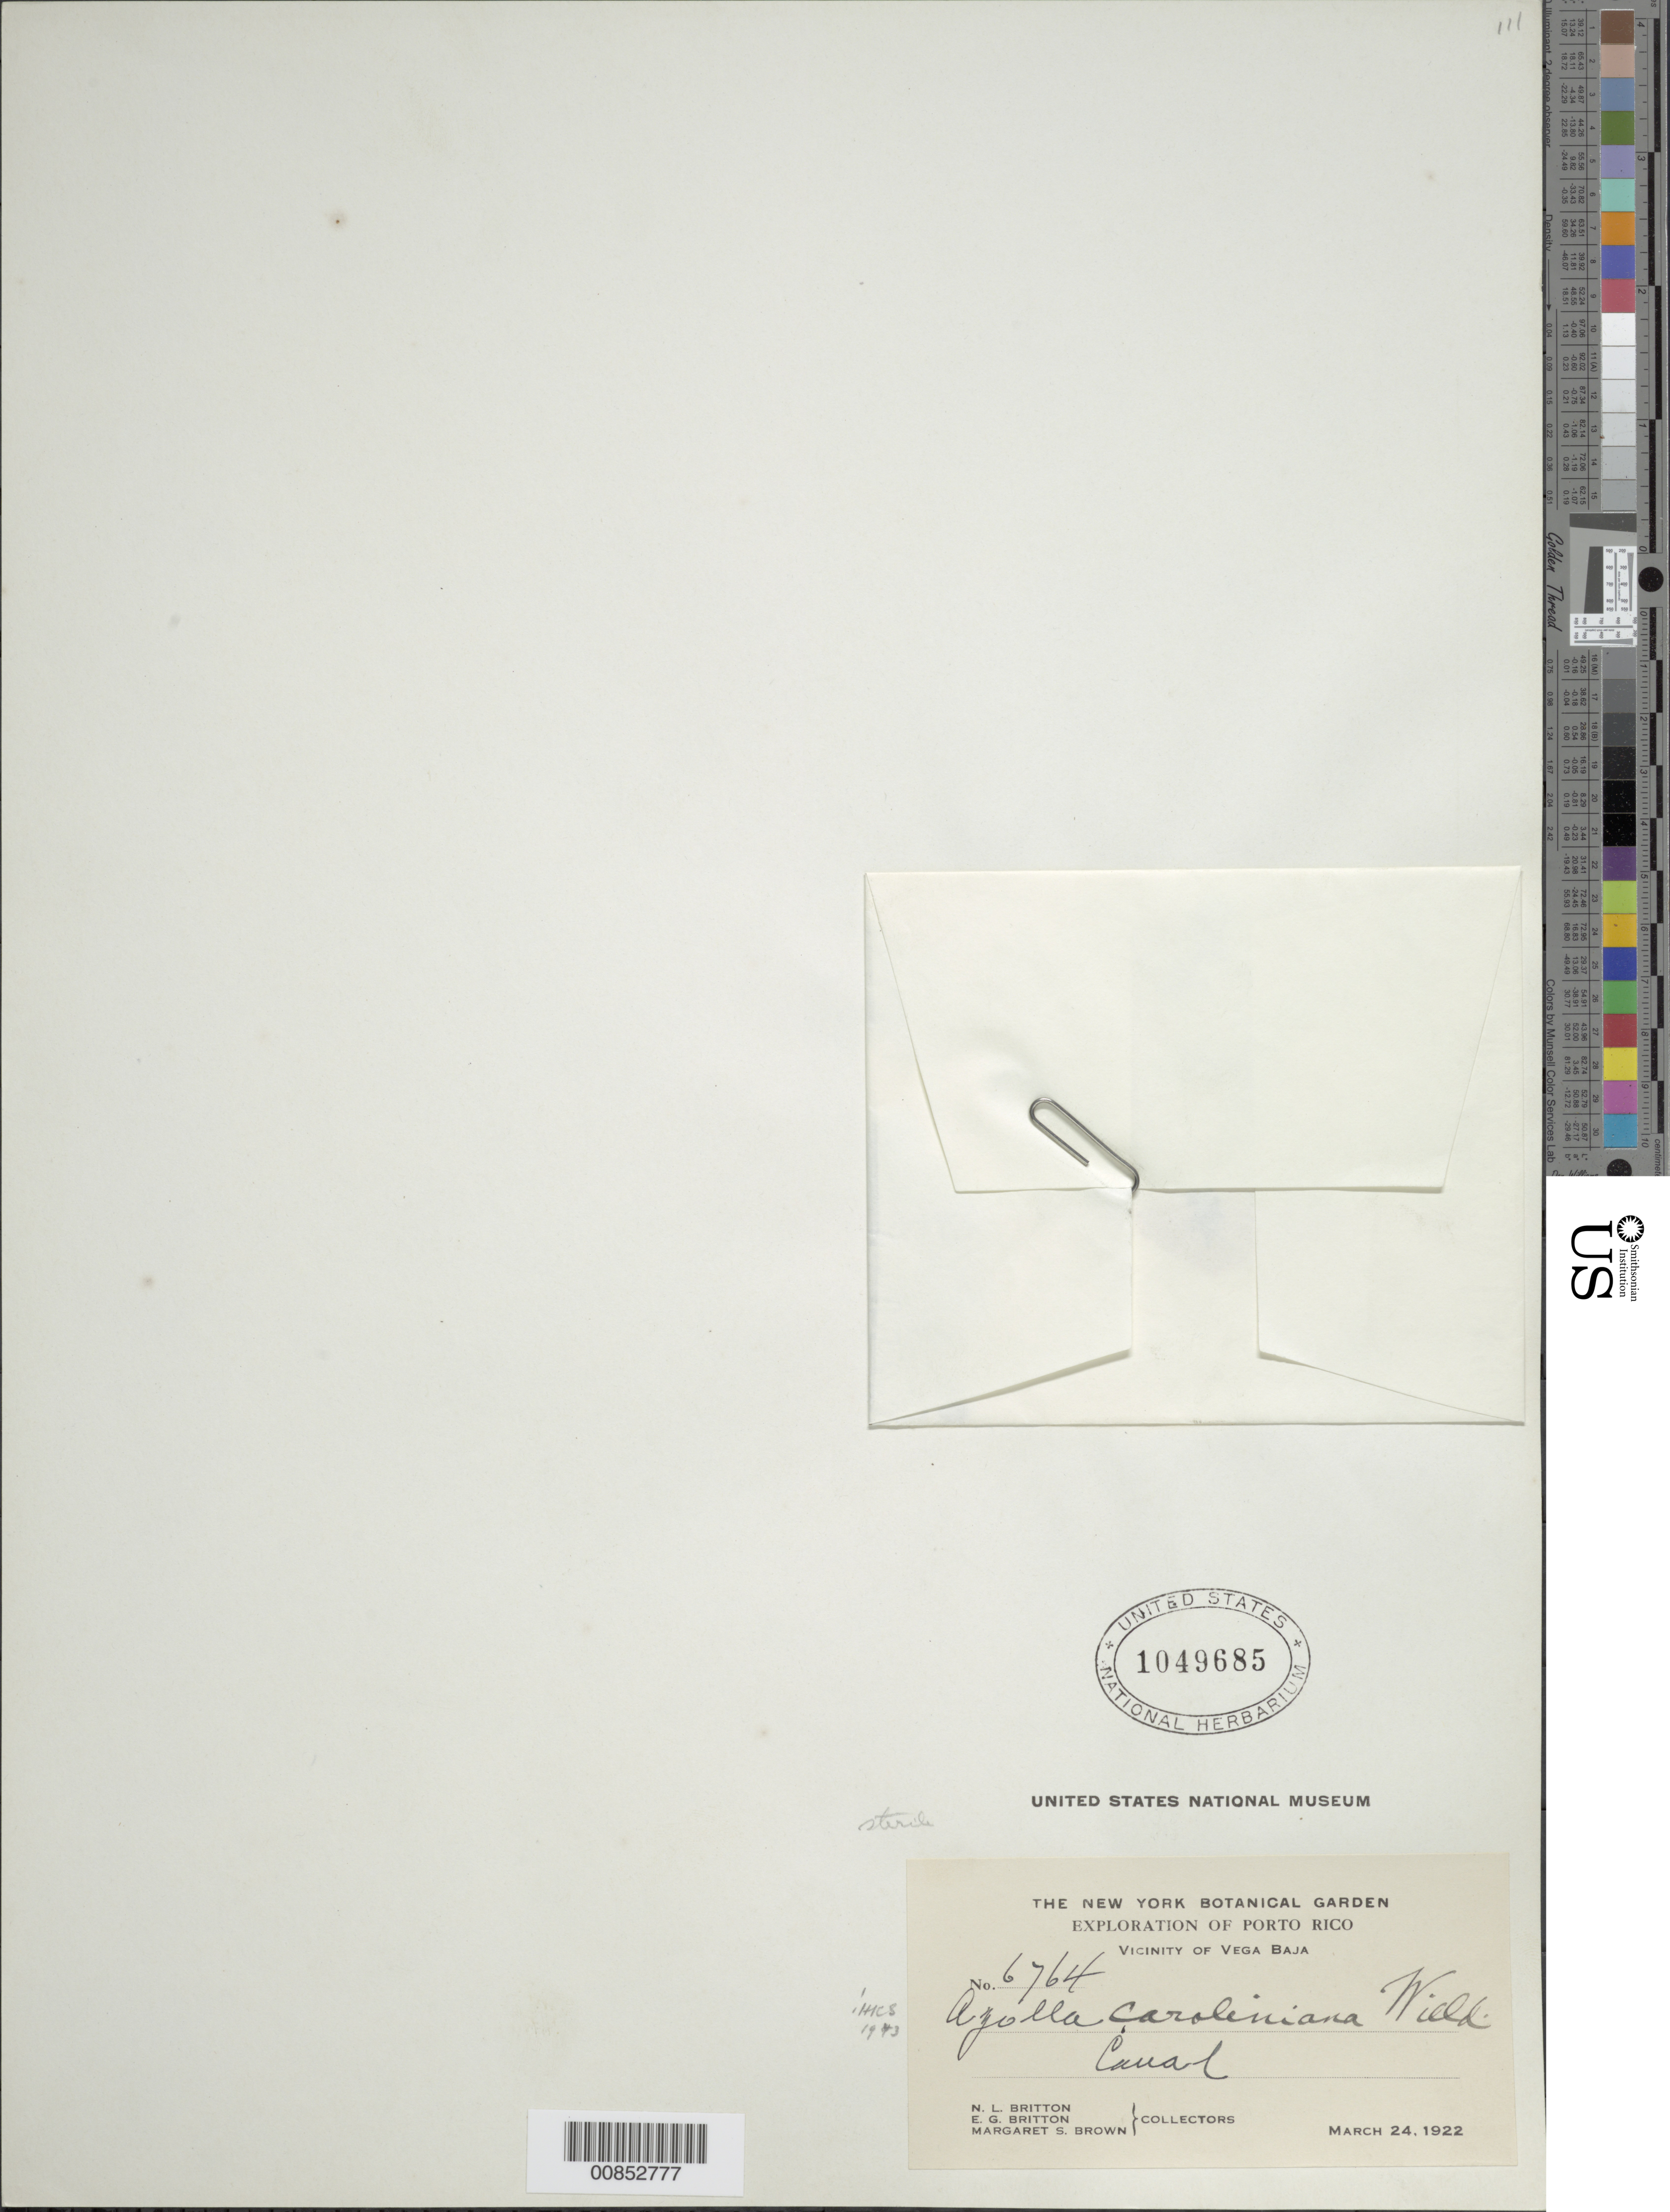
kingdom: Plantae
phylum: Tracheophyta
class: Polypodiopsida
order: Salviniales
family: Salviniaceae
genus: Azolla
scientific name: Azolla caroliniana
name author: Willd.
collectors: N. Britton, E. G. Britton & B. S. Brown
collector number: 6764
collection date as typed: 24 Mar 1922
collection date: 1922-03-24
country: Puerto Rico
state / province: Vega Alta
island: Puerto Rico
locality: Vega Baja vicinity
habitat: Canal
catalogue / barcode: US 1049685